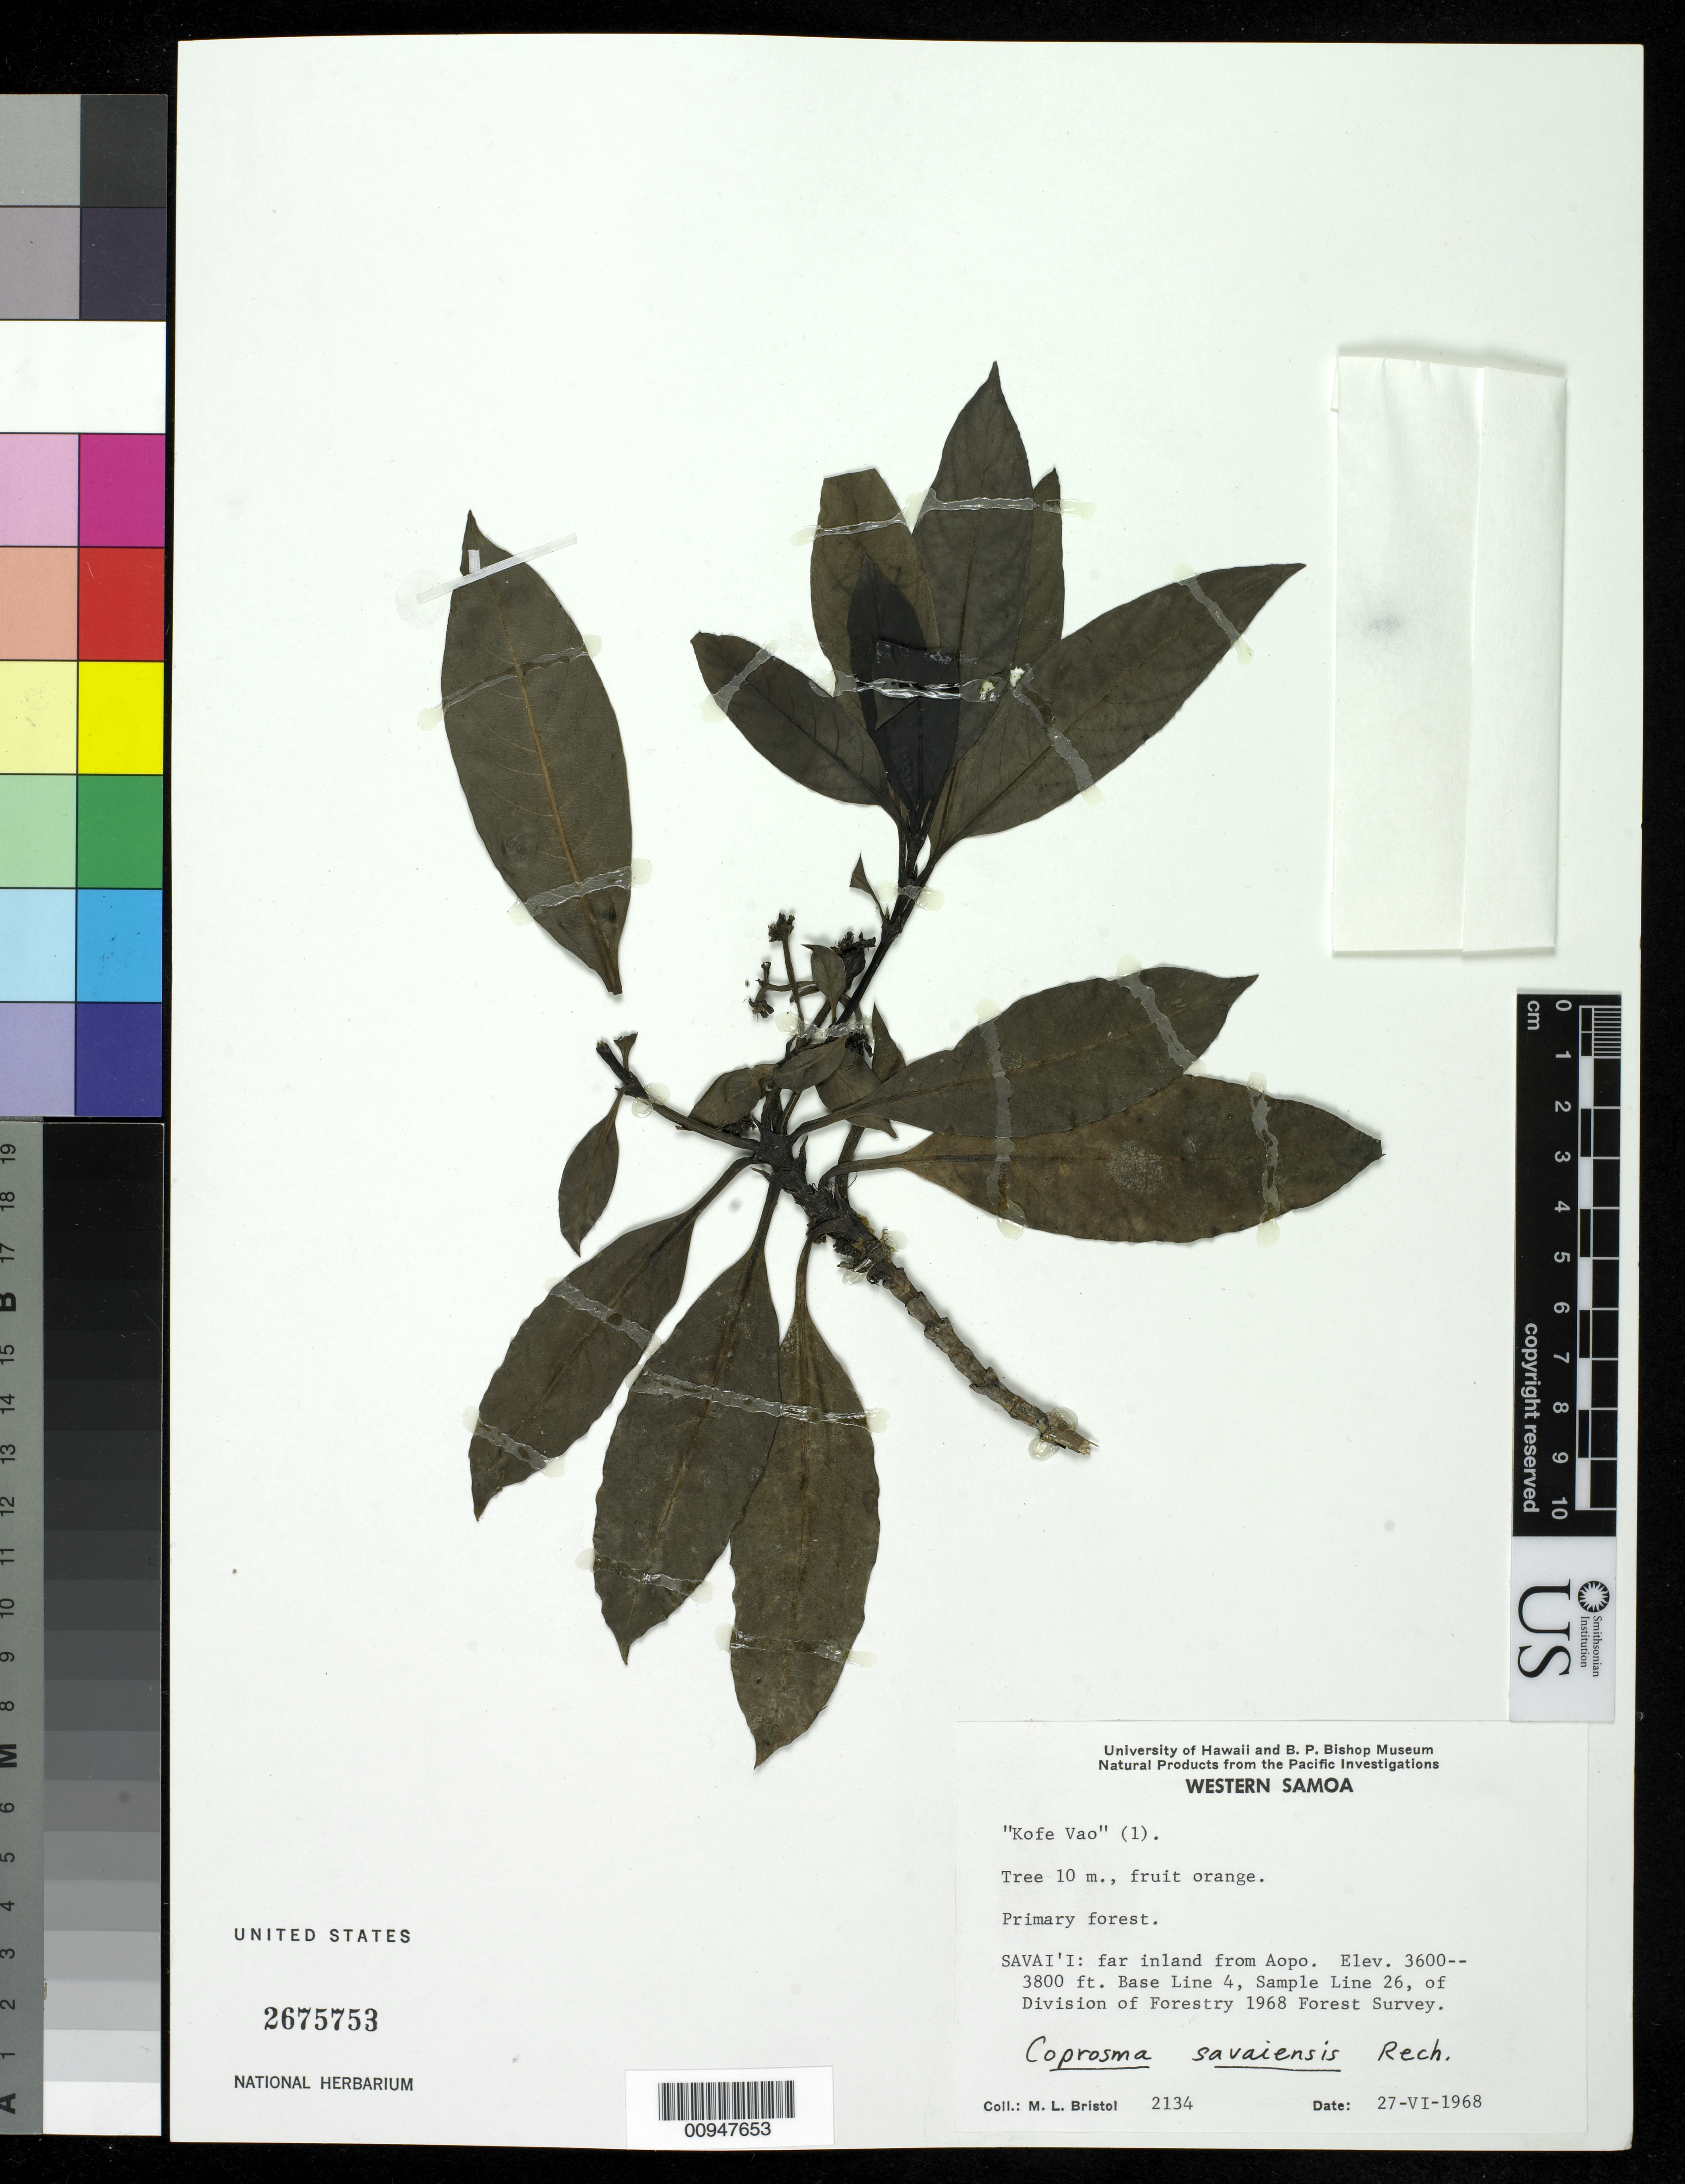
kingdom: Plantae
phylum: Tracheophyta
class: Magnoliopsida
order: Gentianales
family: Rubiaceae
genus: Coprosma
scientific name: Coprosma savaiiensis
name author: Rech.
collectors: M. L. Bristol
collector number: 2134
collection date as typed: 27 Jun 1968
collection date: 1968-06-27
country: Samoa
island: Savai'i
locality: Primary forest Savai'i: far inland from Aopo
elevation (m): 1097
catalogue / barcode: US 2675753